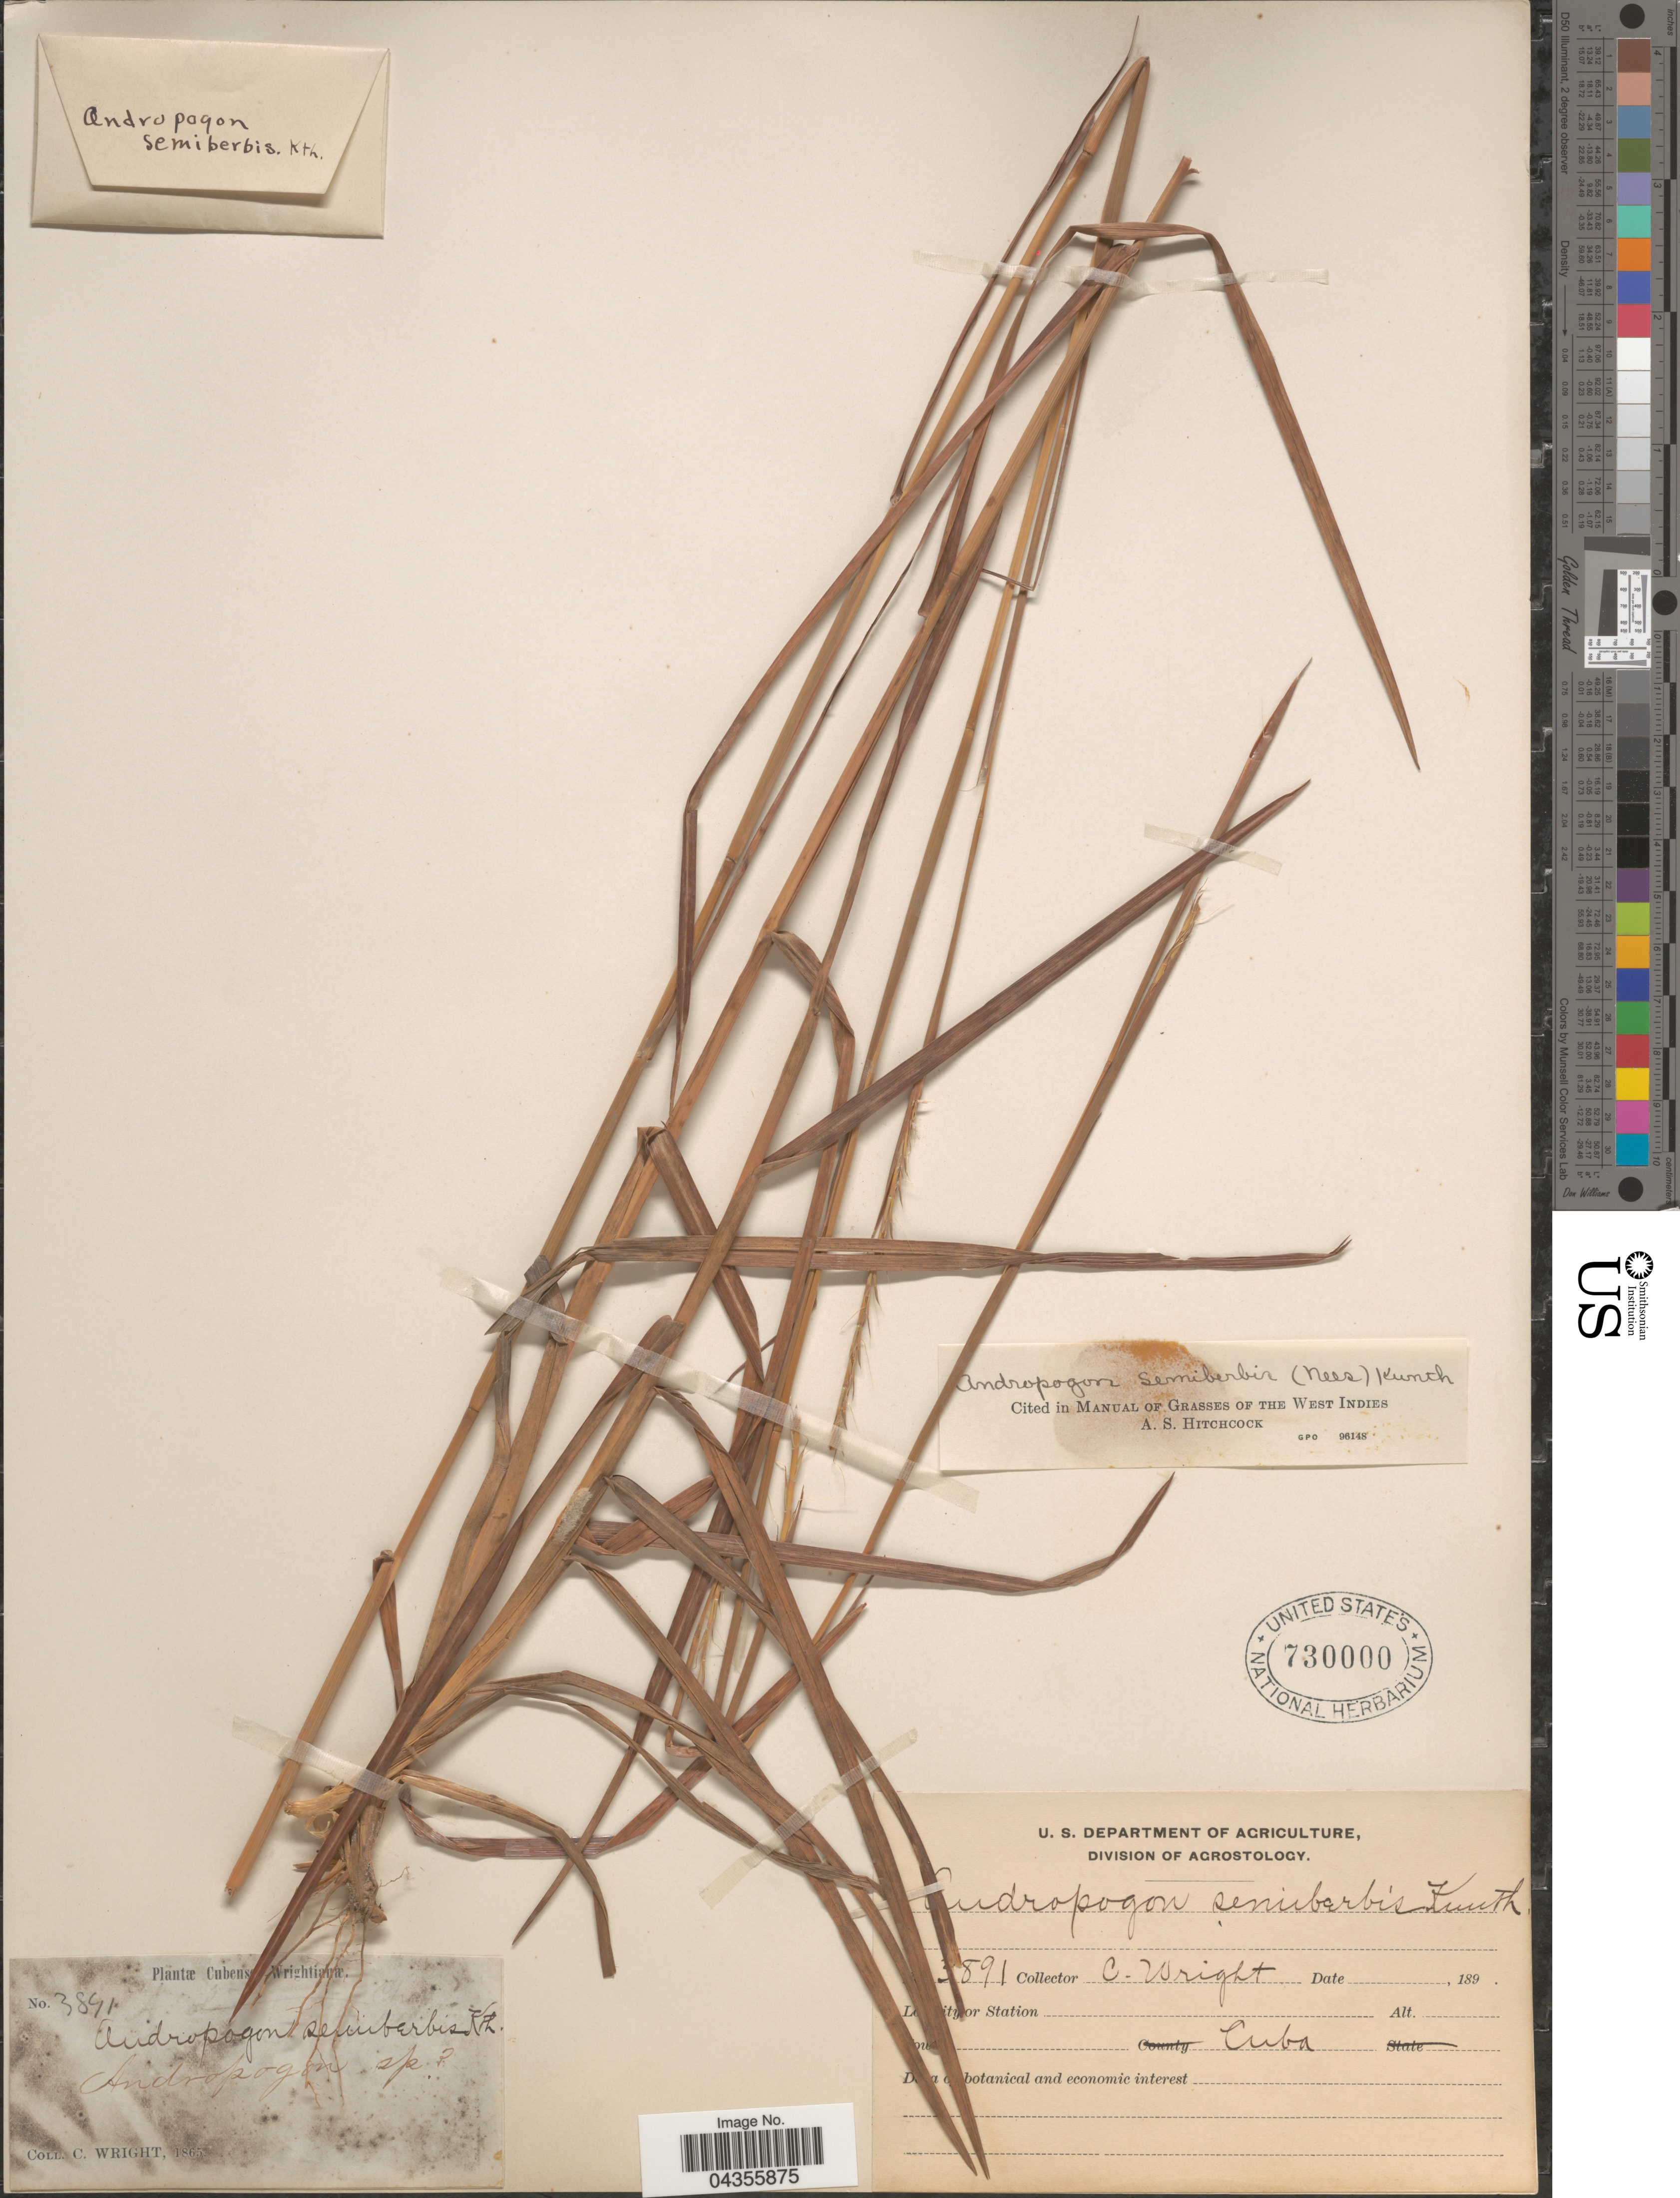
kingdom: Plantae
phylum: Tracheophyta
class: Liliopsida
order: Poales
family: Poaceae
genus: Schizachyrium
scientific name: Schizachyrium sanguineum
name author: (Retz.) Alston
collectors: C. Wright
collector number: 3841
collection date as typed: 189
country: Cuba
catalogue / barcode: US 730000